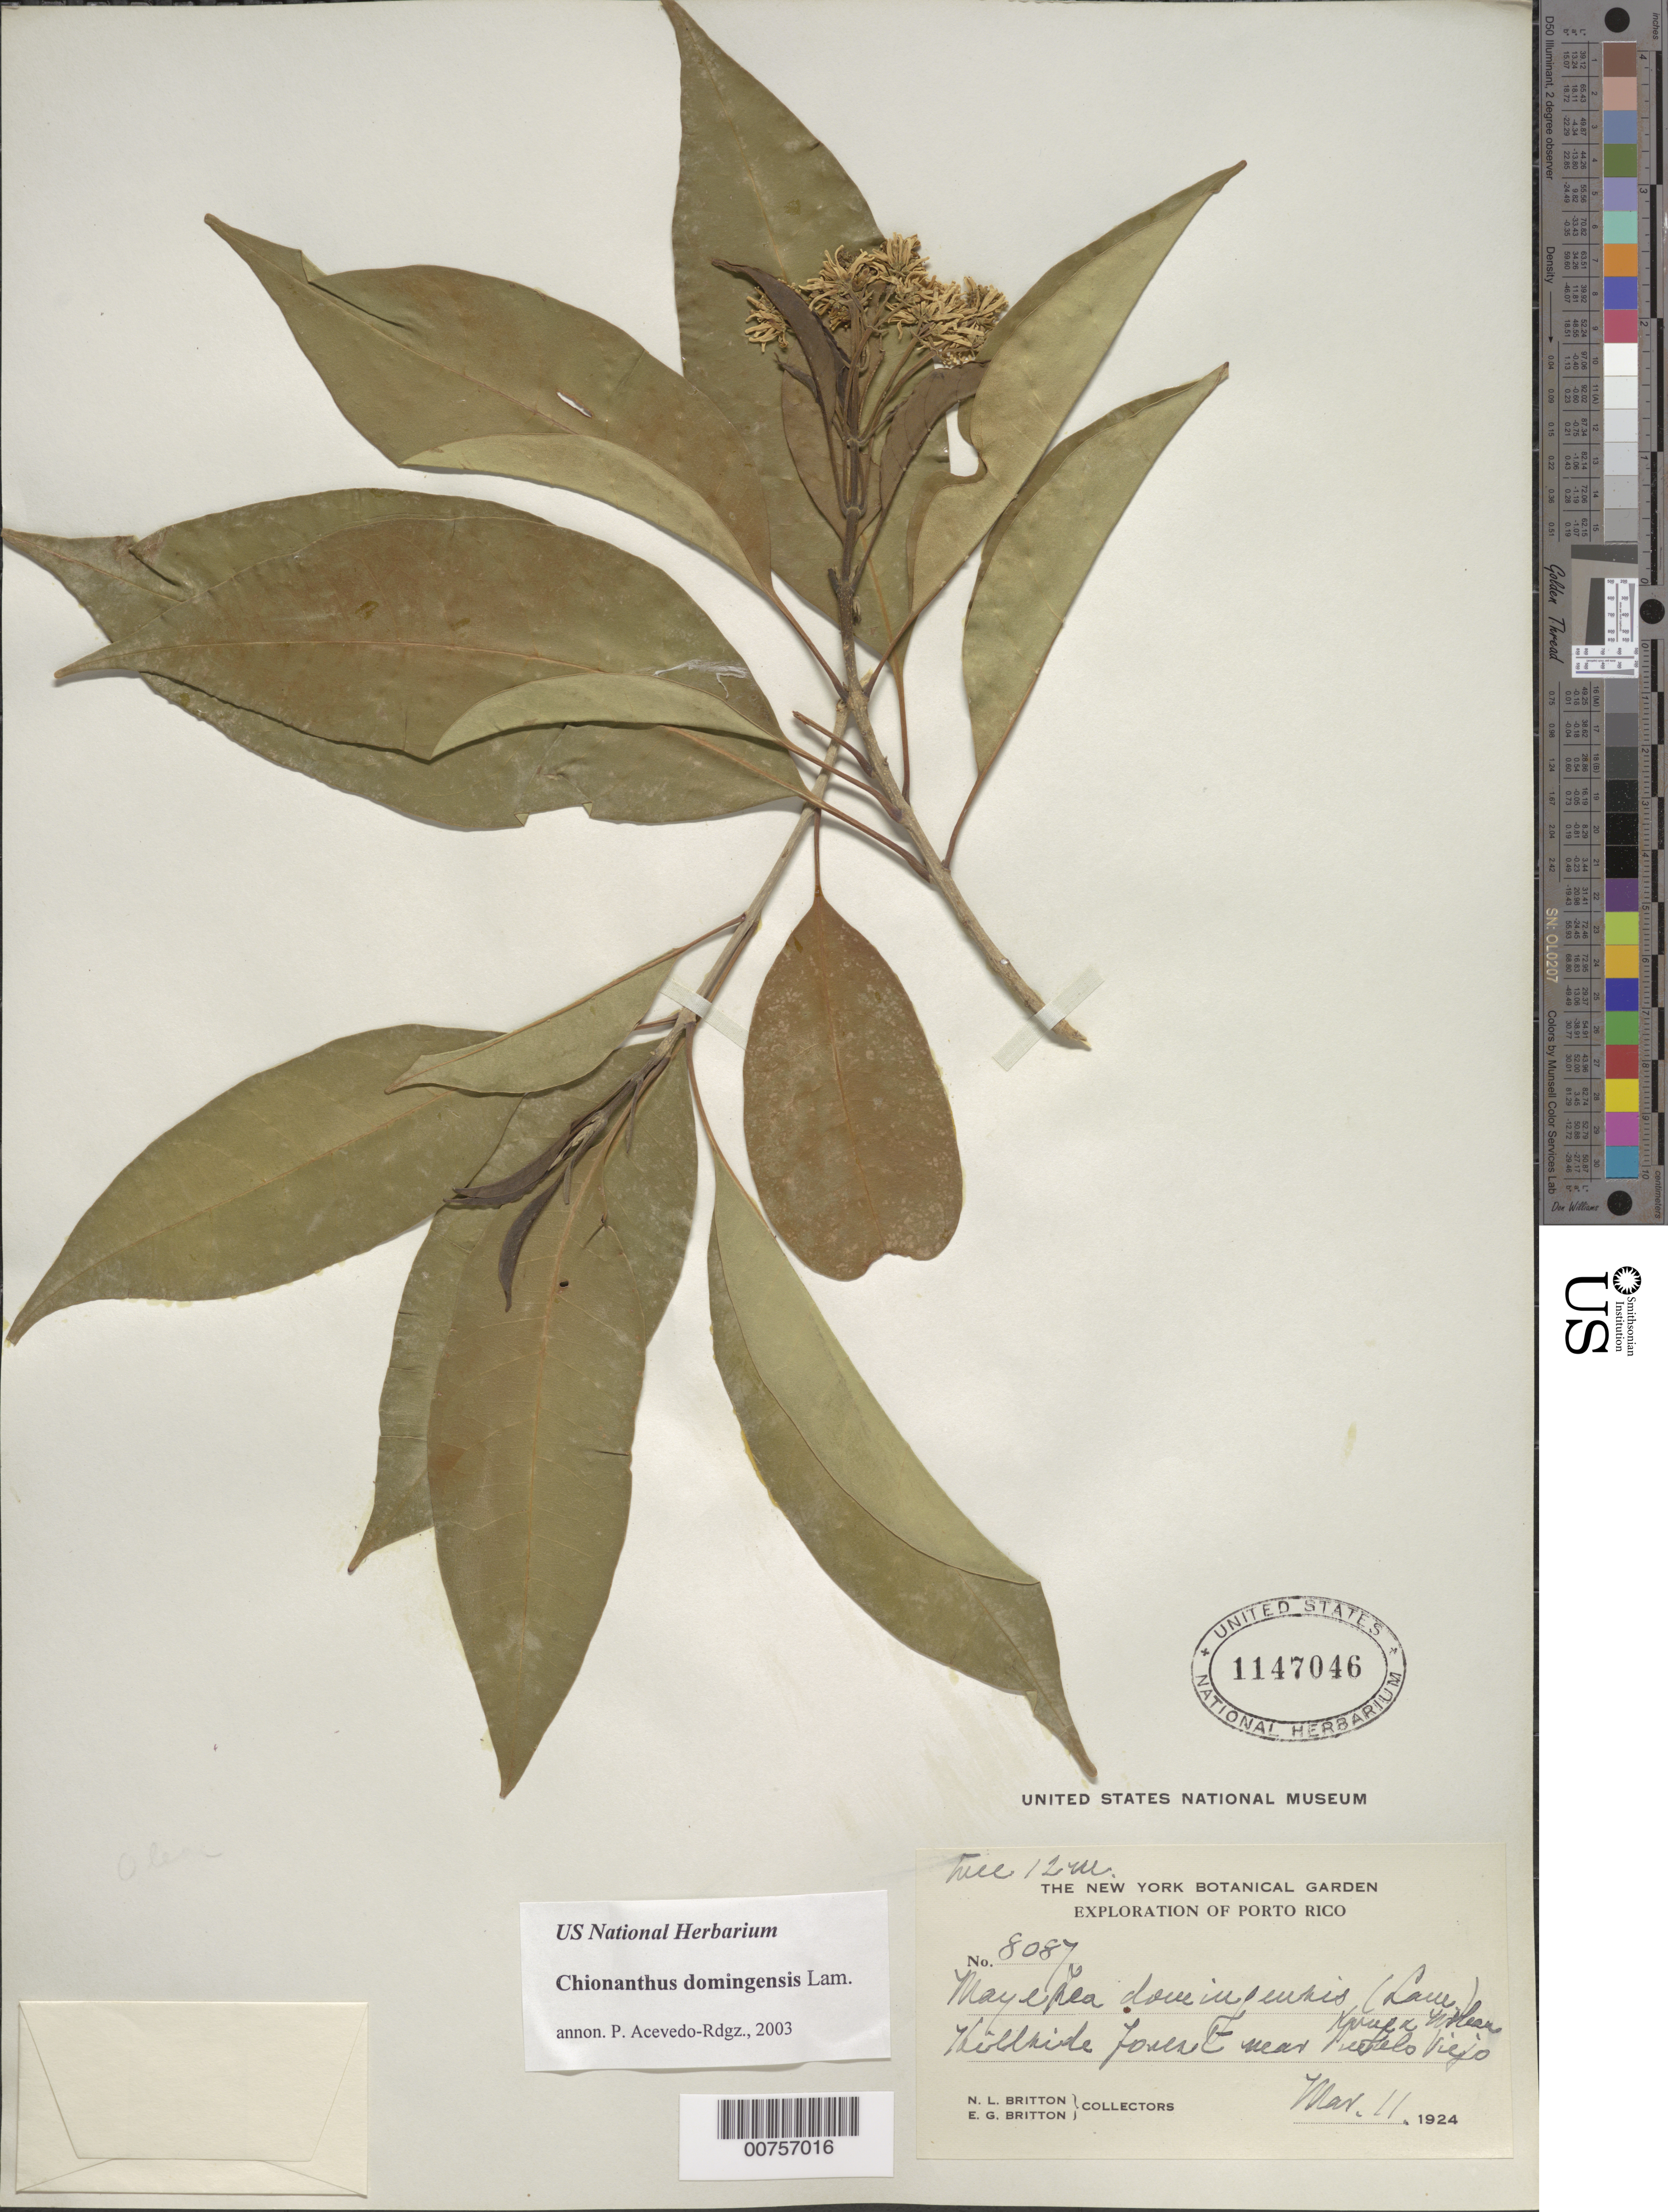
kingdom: Plantae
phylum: Tracheophyta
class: Magnoliopsida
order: Lamiales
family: Oleaceae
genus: Chionanthus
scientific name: Chionanthus domingensis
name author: Lam.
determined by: Acevedo-Rodríguez, P., (BOT), Smithsonian Institution - National Museum of Natural History (UNITED STATES)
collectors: N. Britton & E. G. Britton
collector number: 8087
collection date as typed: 11 Mar 1924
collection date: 1924-03-11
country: Puerto Rico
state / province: Guaynabo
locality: Near Pueblo Viejo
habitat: Hillside forest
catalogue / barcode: US 1147046